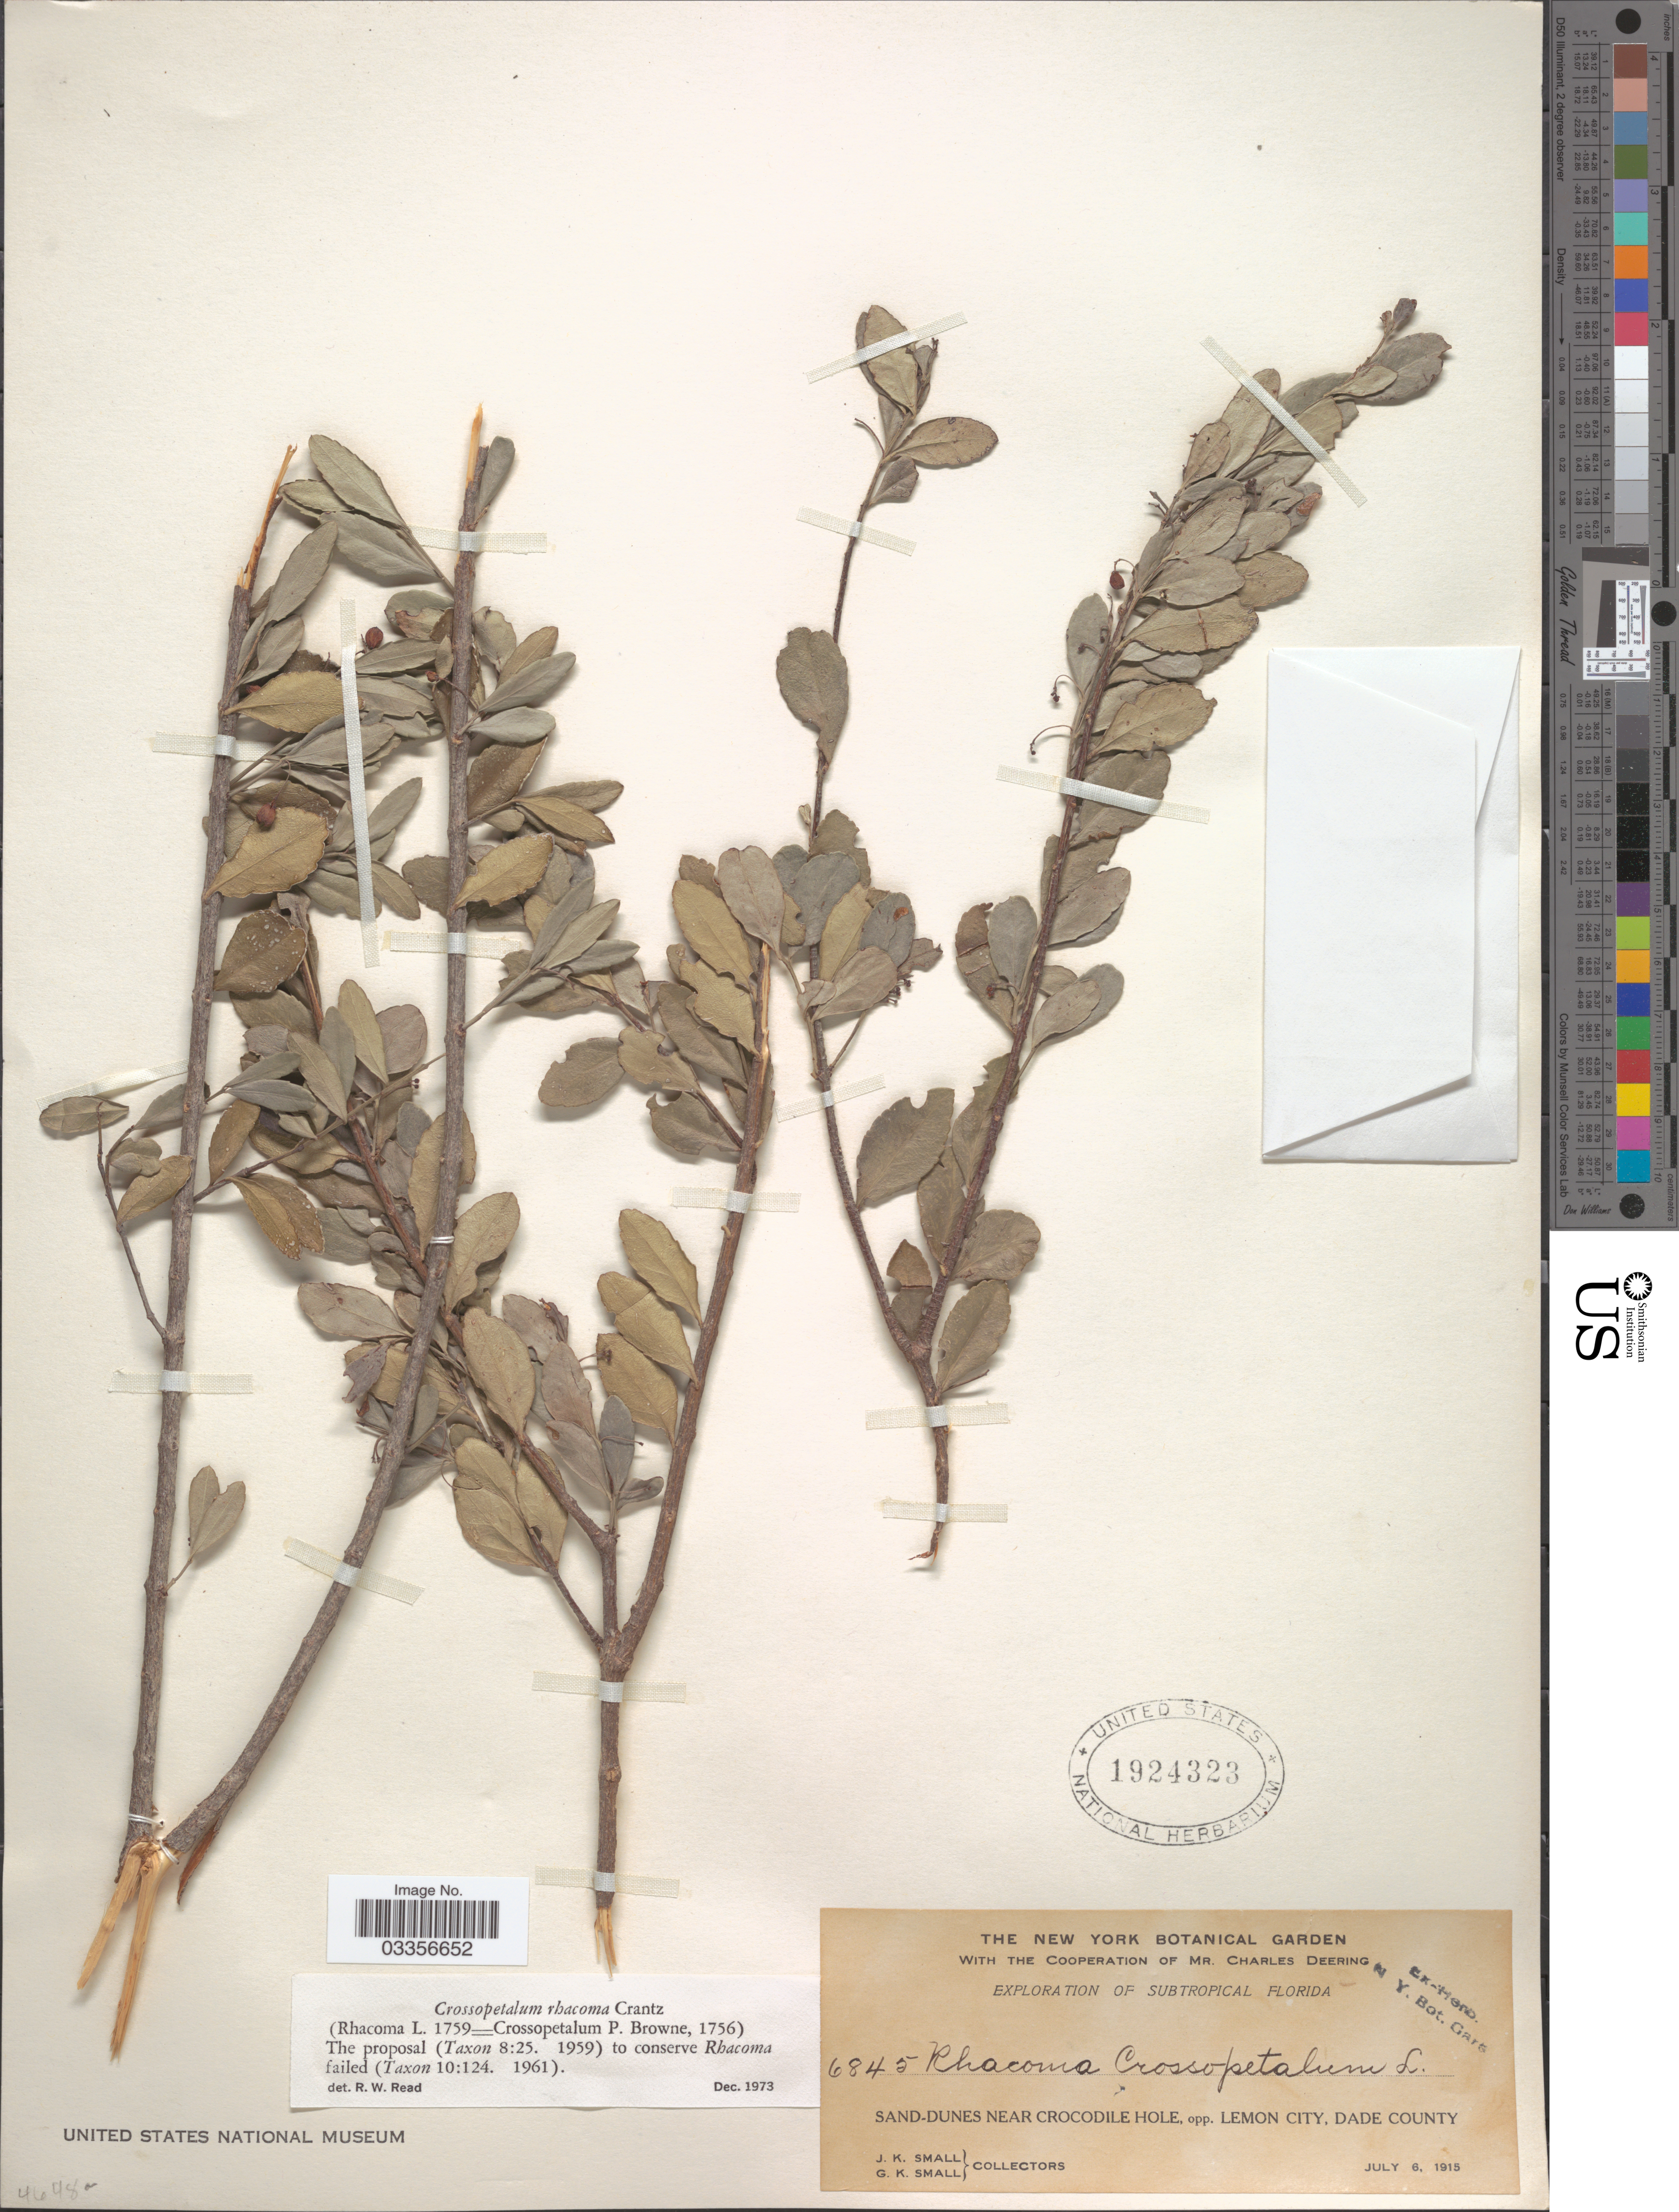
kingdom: Plantae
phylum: Tracheophyta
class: Magnoliopsida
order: Celastrales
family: Celastraceae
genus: Crossopetalum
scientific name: Crossopetalum rhacoma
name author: Crantz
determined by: Read, Robert W., (US), NMNH (UNITED STATES)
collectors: J. K. Small & G. K. Small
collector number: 6845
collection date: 1915-07-06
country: United States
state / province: Florida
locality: Subtropical Florida, Sand-dunes near Crocodile Hole, opp. Lemon City, Dade County.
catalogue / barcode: US 1924323